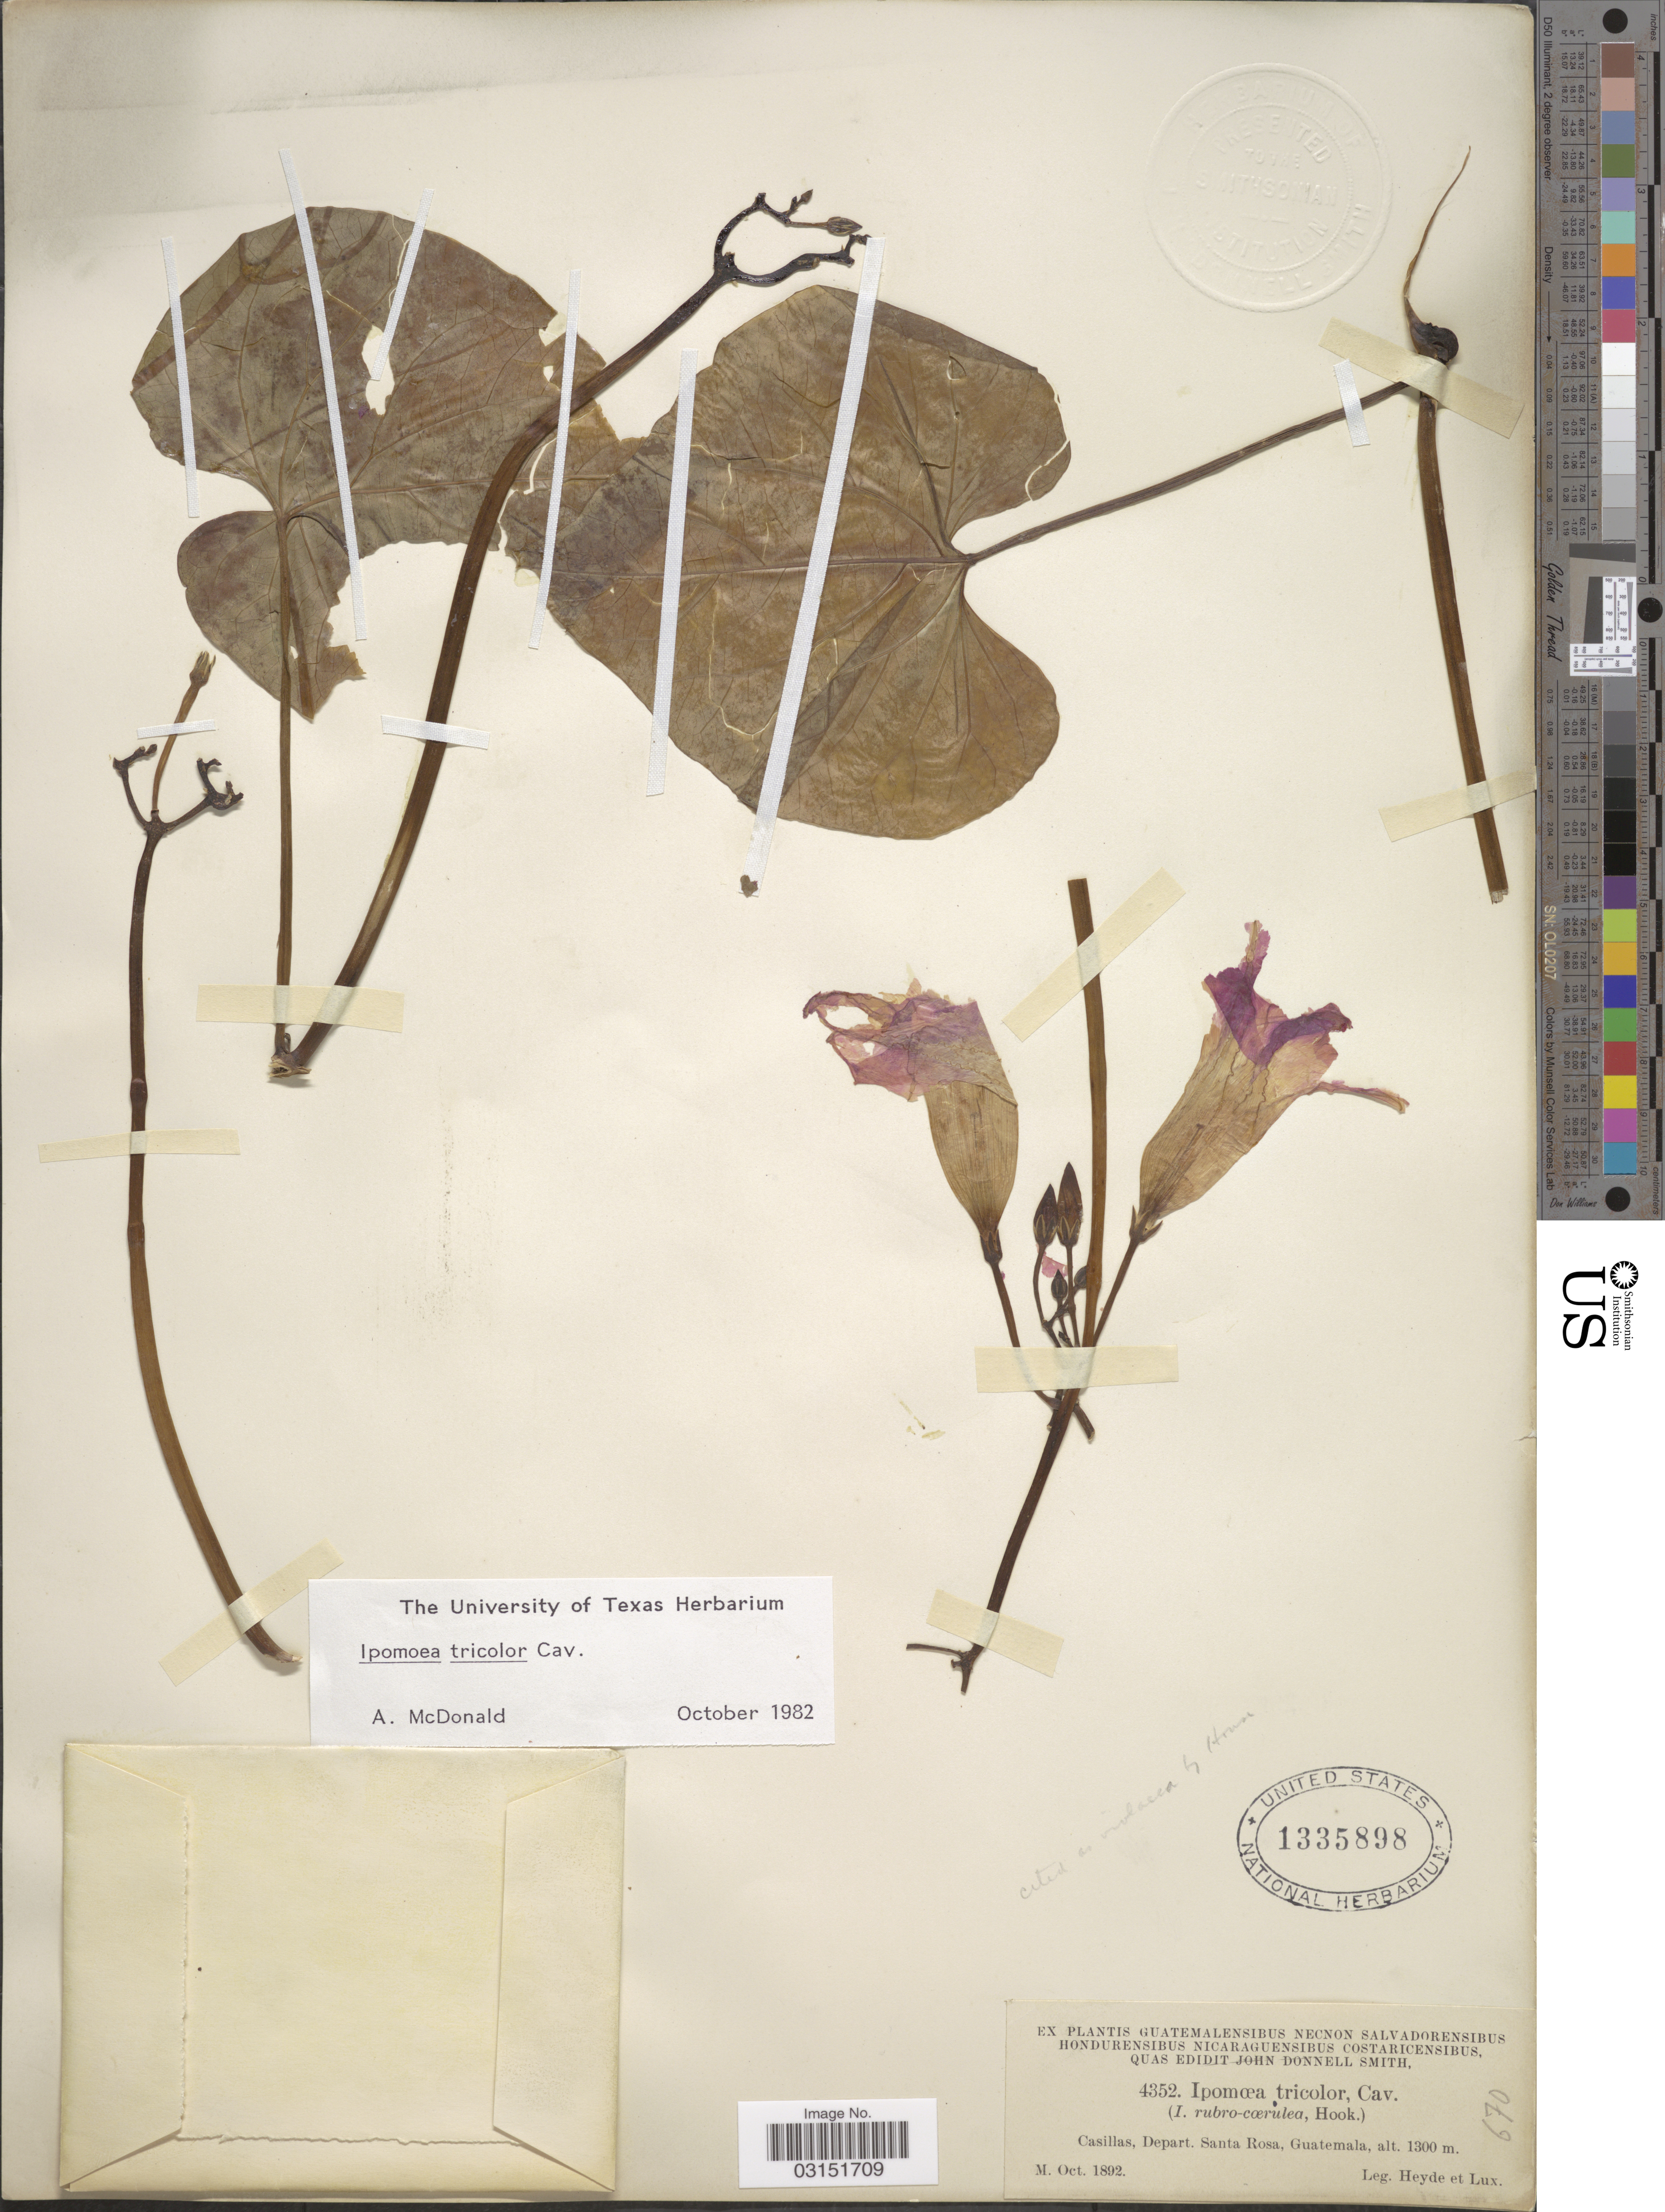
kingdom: Plantae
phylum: Tracheophyta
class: Magnoliopsida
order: Solanales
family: Convolvulaceae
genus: Ipomoea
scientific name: Ipomoea tricolor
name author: Cav.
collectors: Heyde & Lux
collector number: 4352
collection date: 1892-10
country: Guatemala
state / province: Santa Rosa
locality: Casillas, Depart. Santa Rosa.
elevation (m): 1300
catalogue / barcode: US 1335898